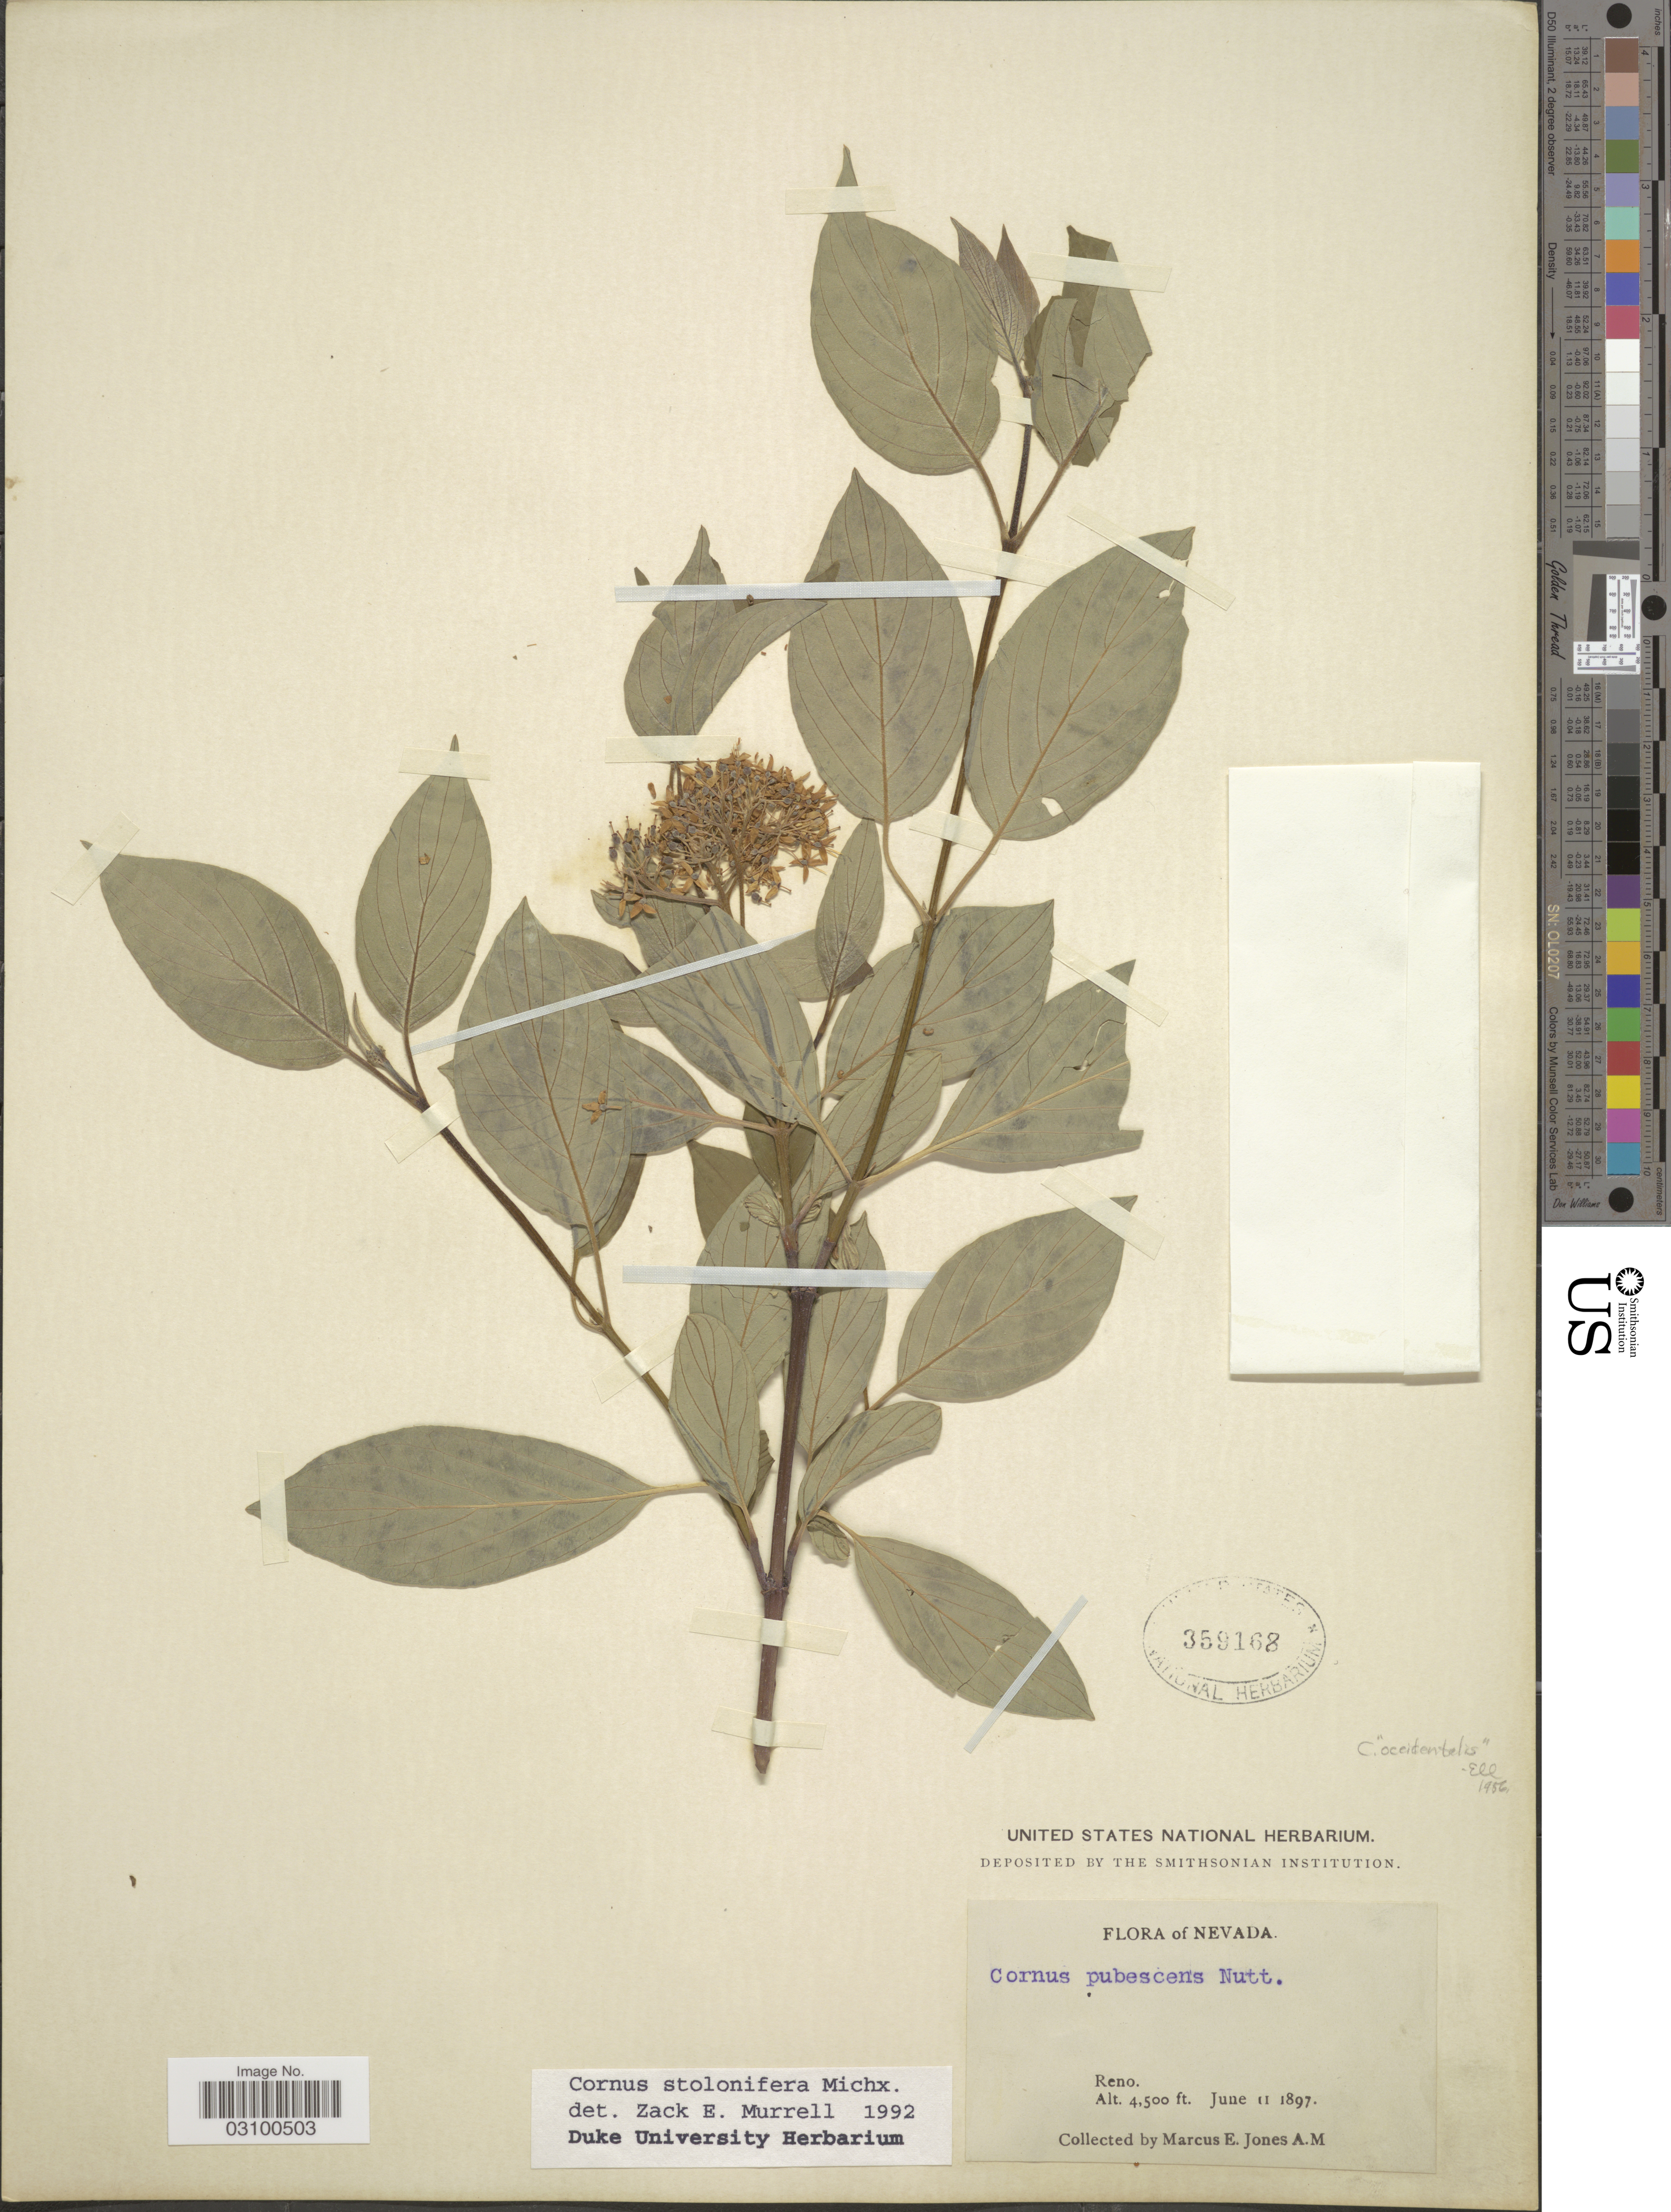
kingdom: Plantae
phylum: Tracheophyta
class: Magnoliopsida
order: Cornales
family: Cornaceae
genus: Cornus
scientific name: Cornus sericea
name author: L.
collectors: M. E. Jones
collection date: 1897-06-11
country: United States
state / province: Nevada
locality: Reno.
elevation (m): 1372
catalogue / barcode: US 359168